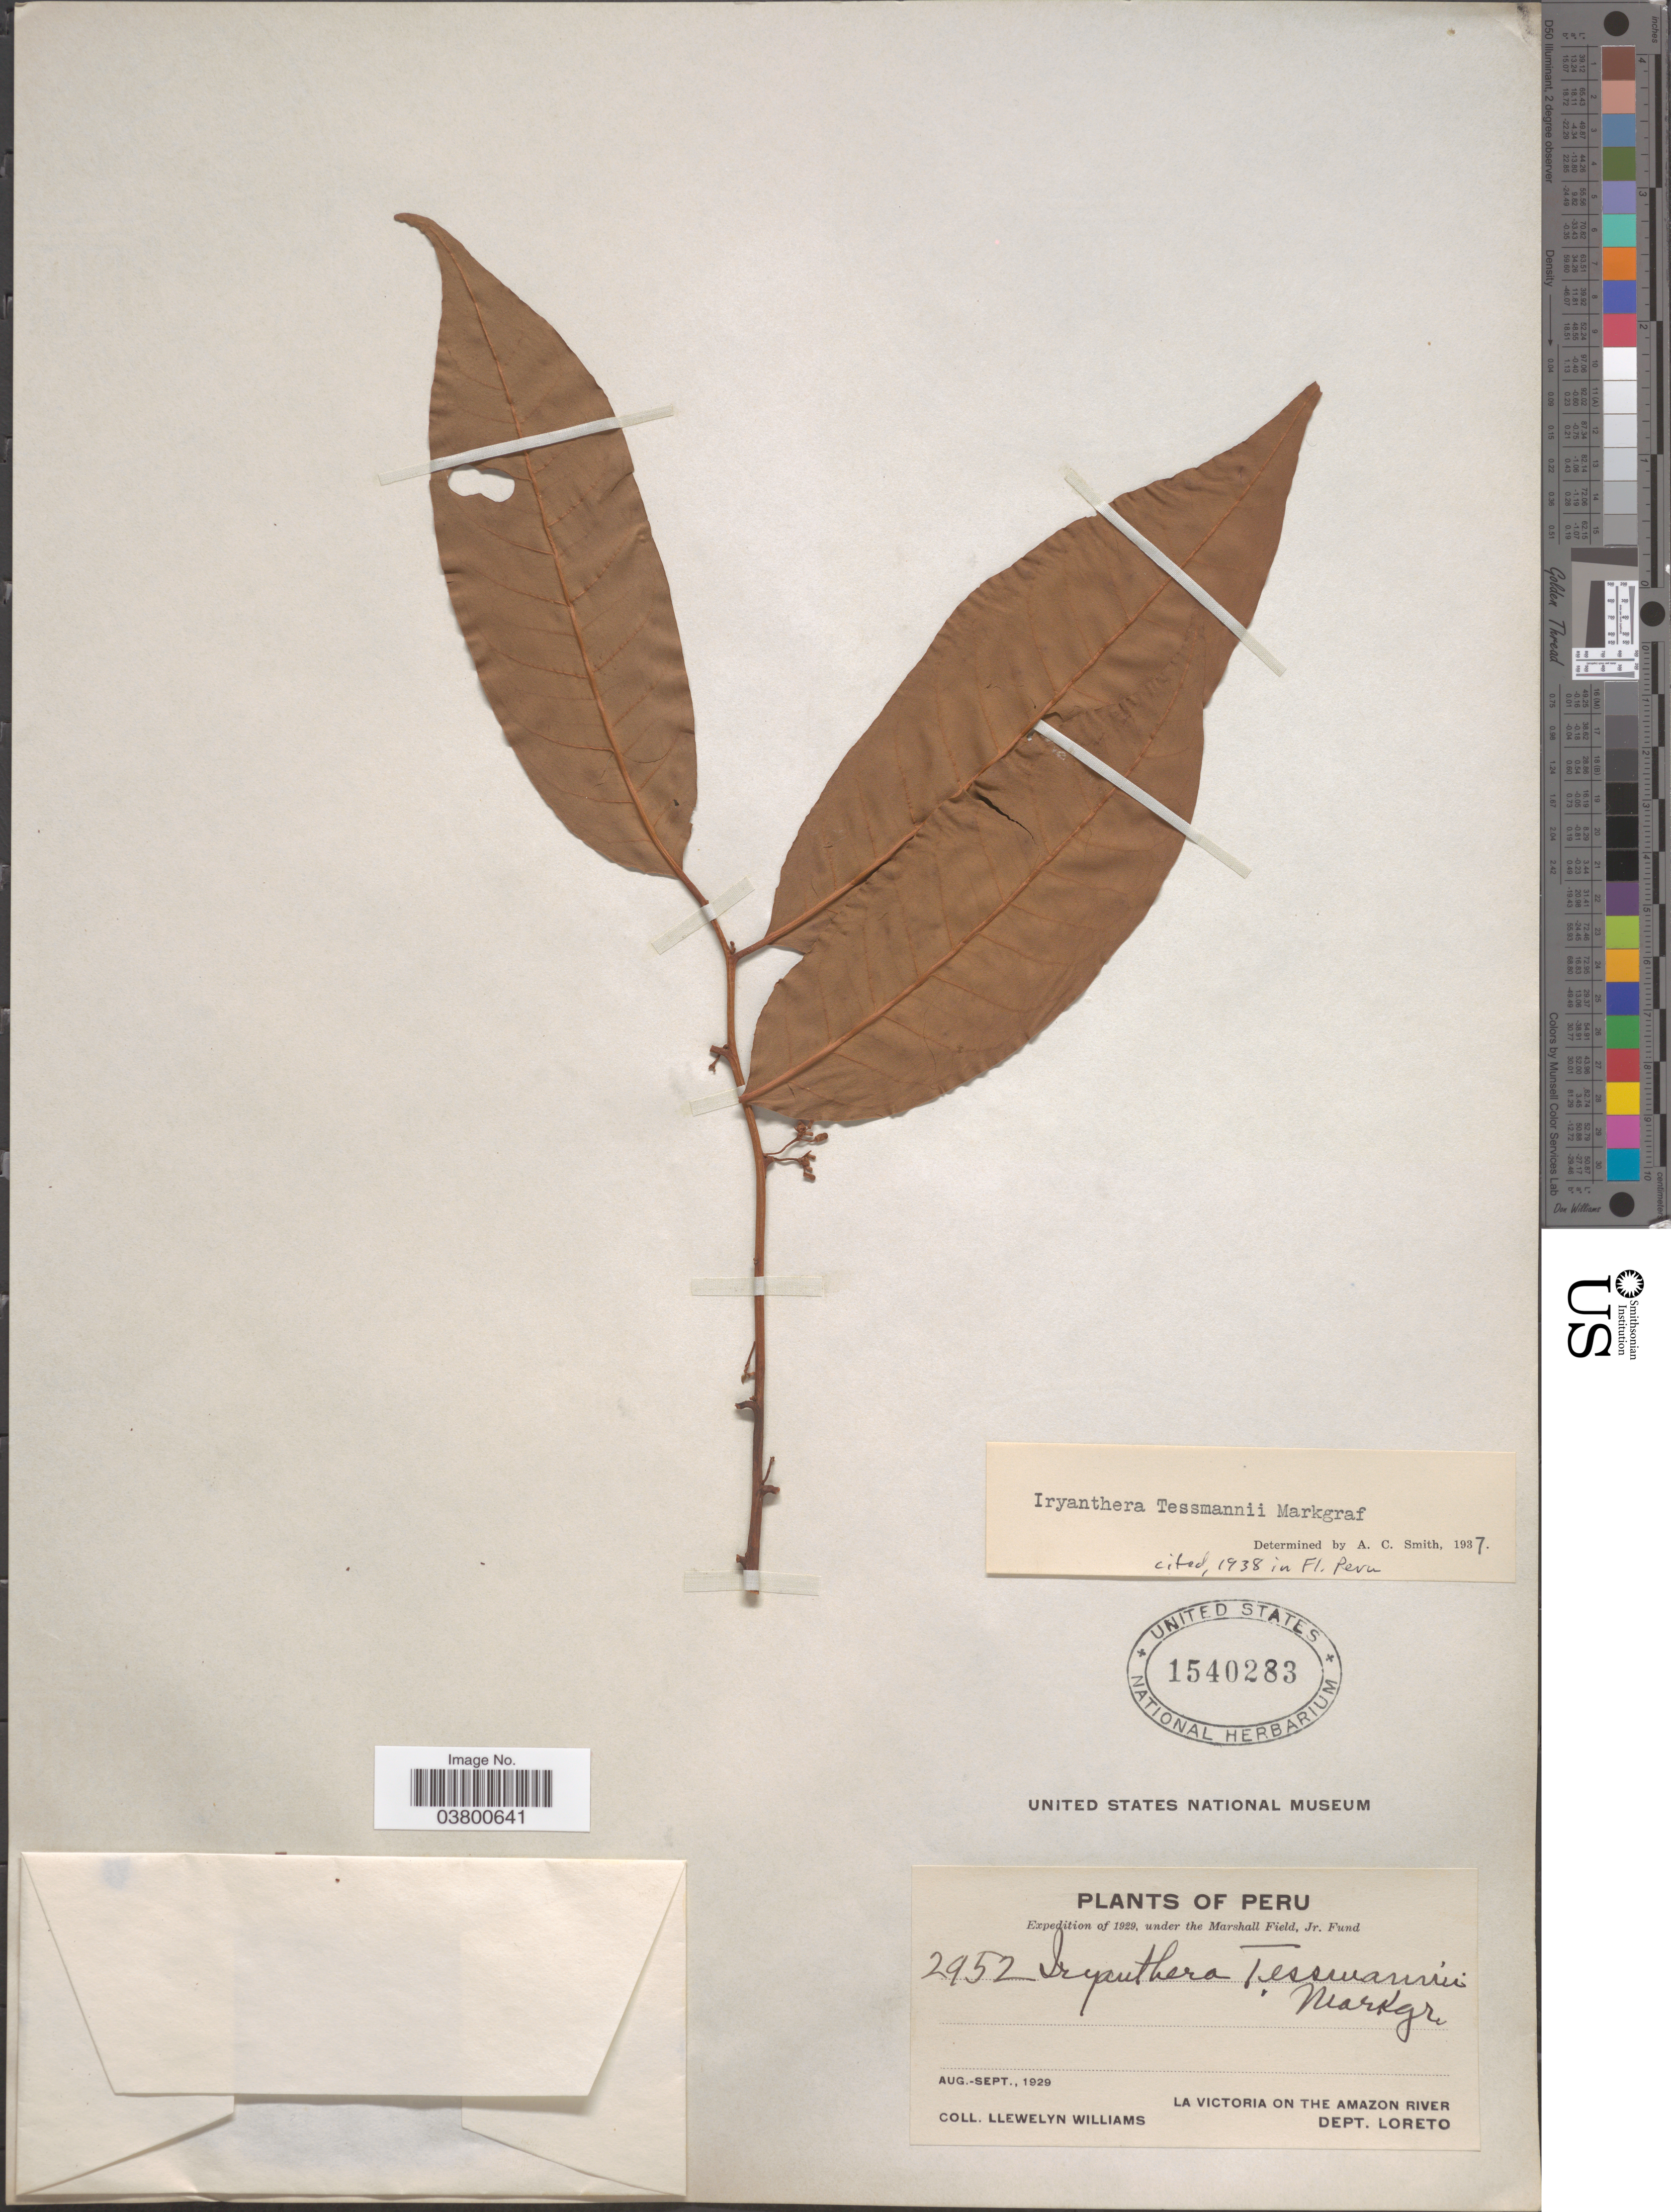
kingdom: Plantae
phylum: Tracheophyta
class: Magnoliopsida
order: Magnoliales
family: Myristicaceae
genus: Iryanthera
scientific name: Iryanthera tessmannii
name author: Markgr.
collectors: Ll. Williams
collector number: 2952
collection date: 1929-08/1929-09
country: Peru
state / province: Loreto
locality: La Victoria on the Amazon River. Dept. Loreto.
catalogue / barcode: US 1540283